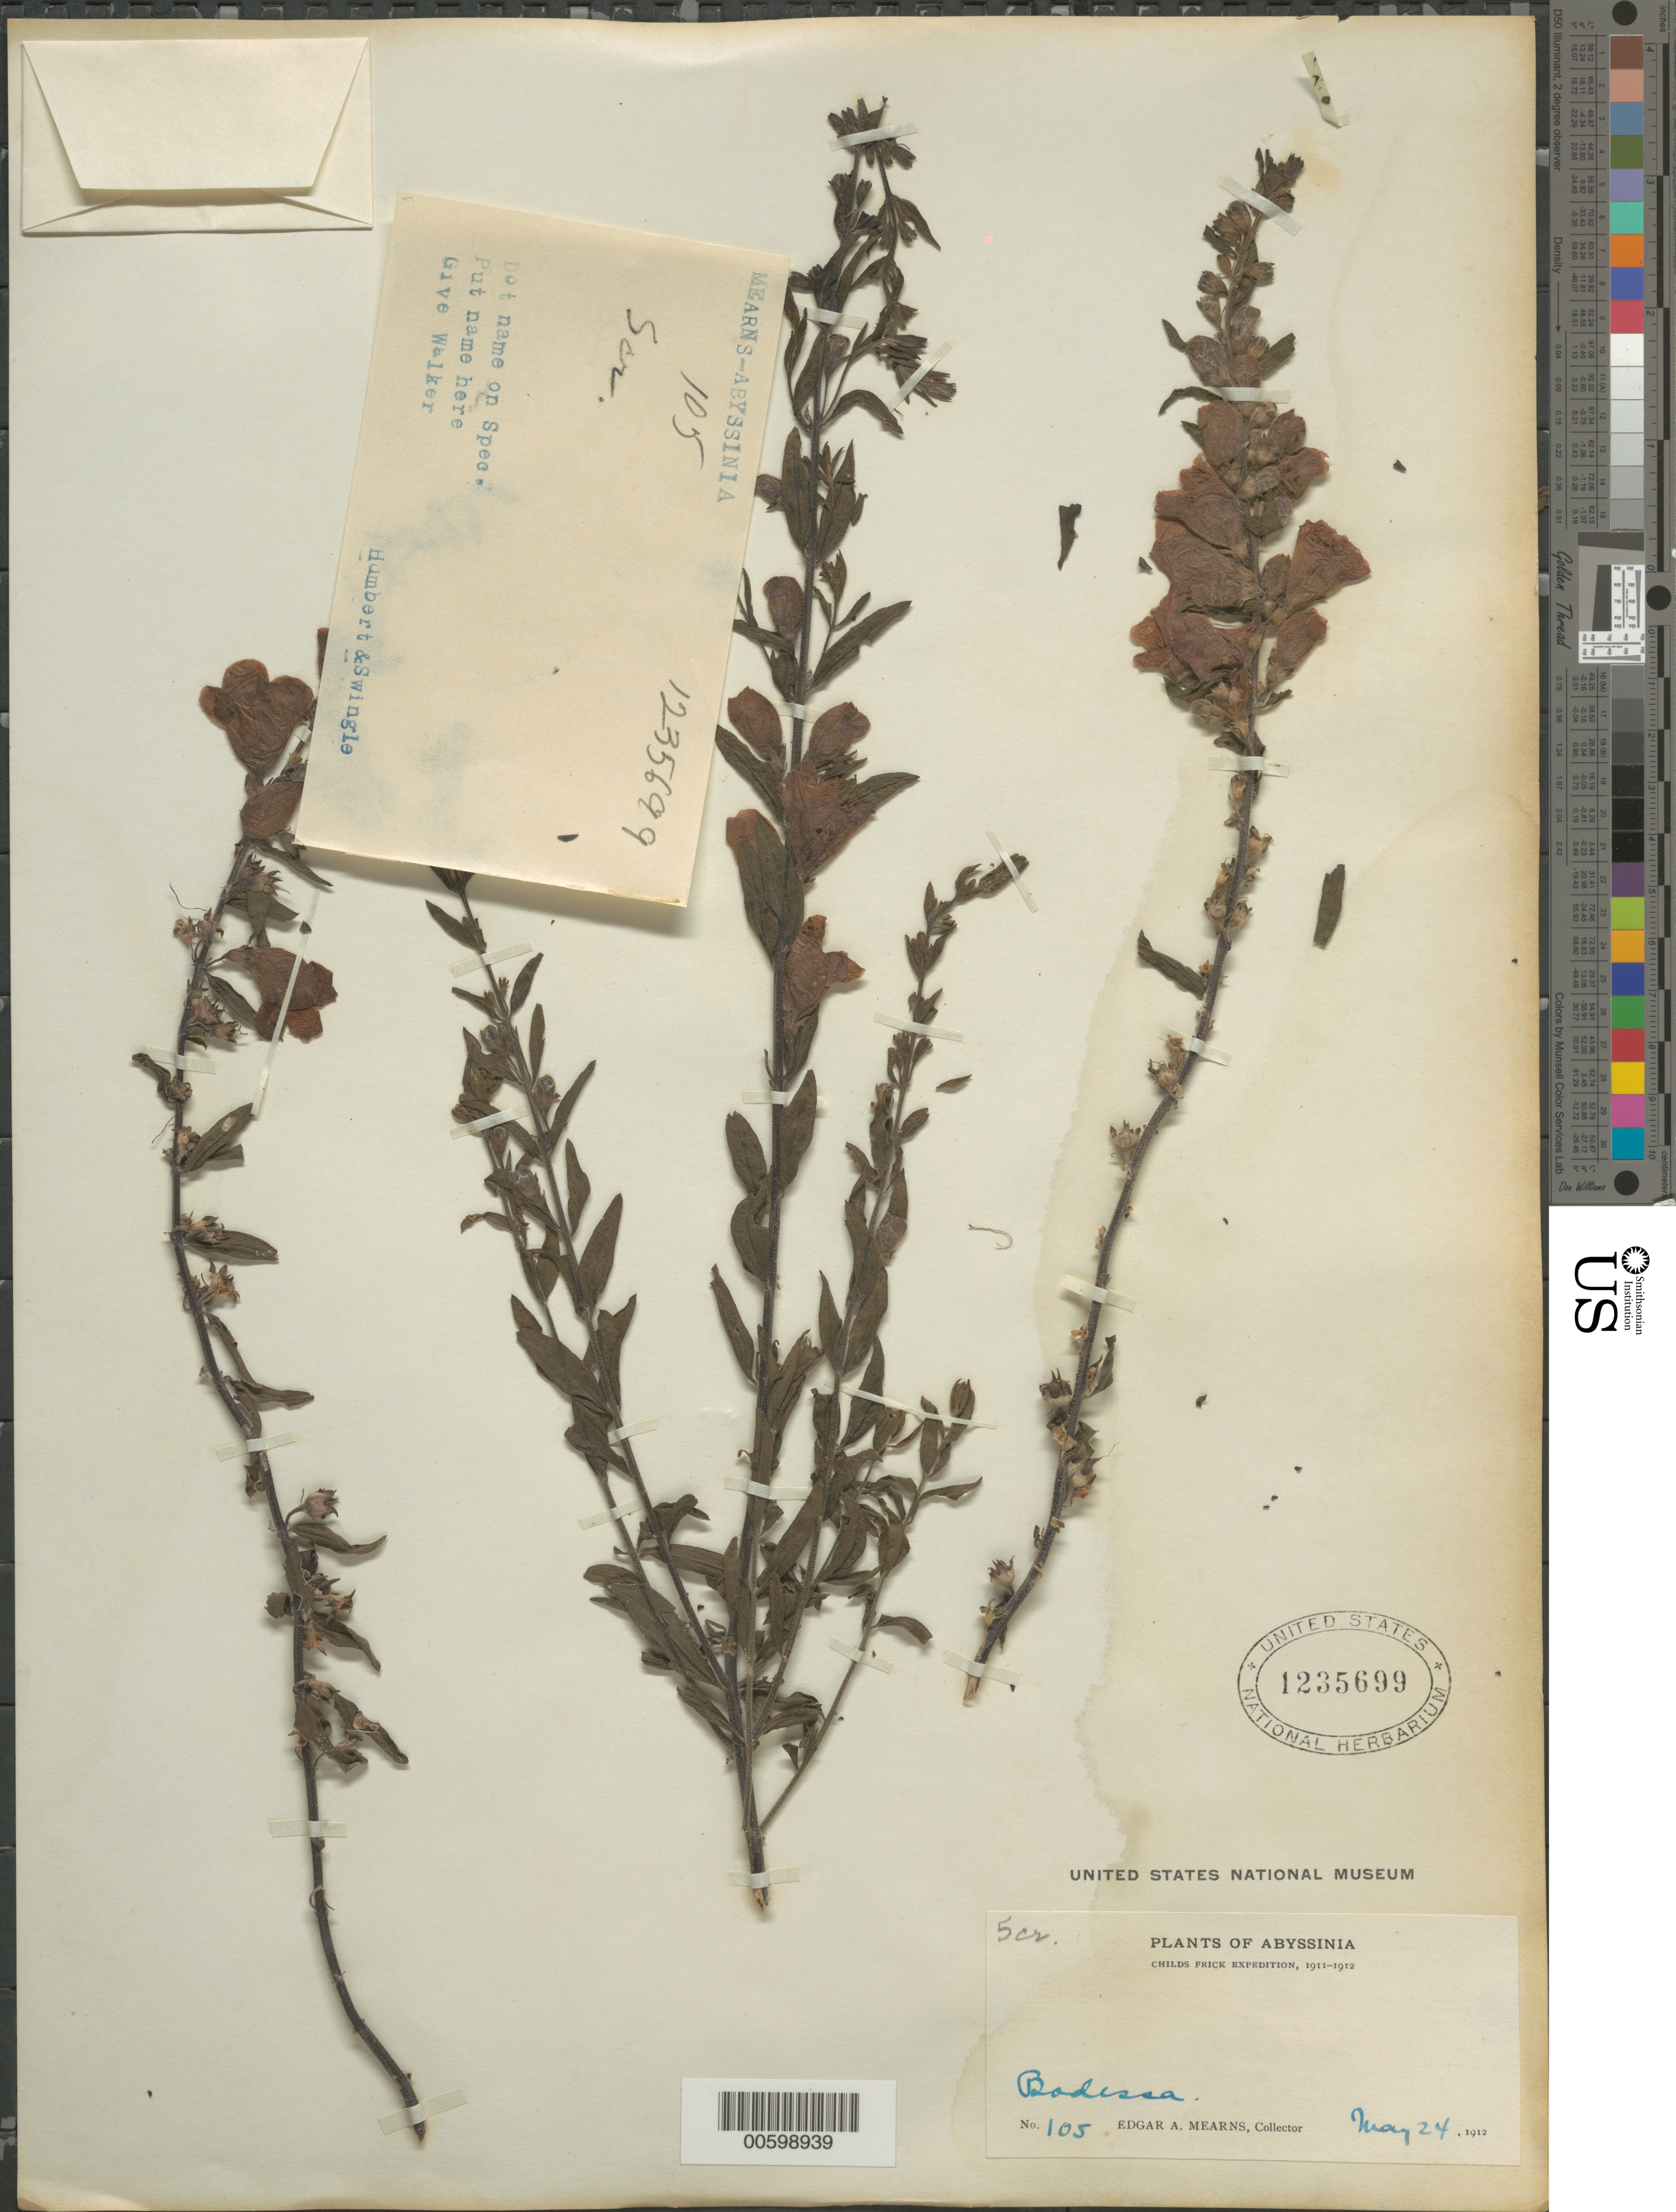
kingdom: Plantae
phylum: Tracheophyta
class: Magnoliopsida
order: Lamiales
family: Scrophulariaceae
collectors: E. A. Mearns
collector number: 105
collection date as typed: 24 May 1912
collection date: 1912-05-24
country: Ethiopia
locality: Bodessa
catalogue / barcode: US 1235699